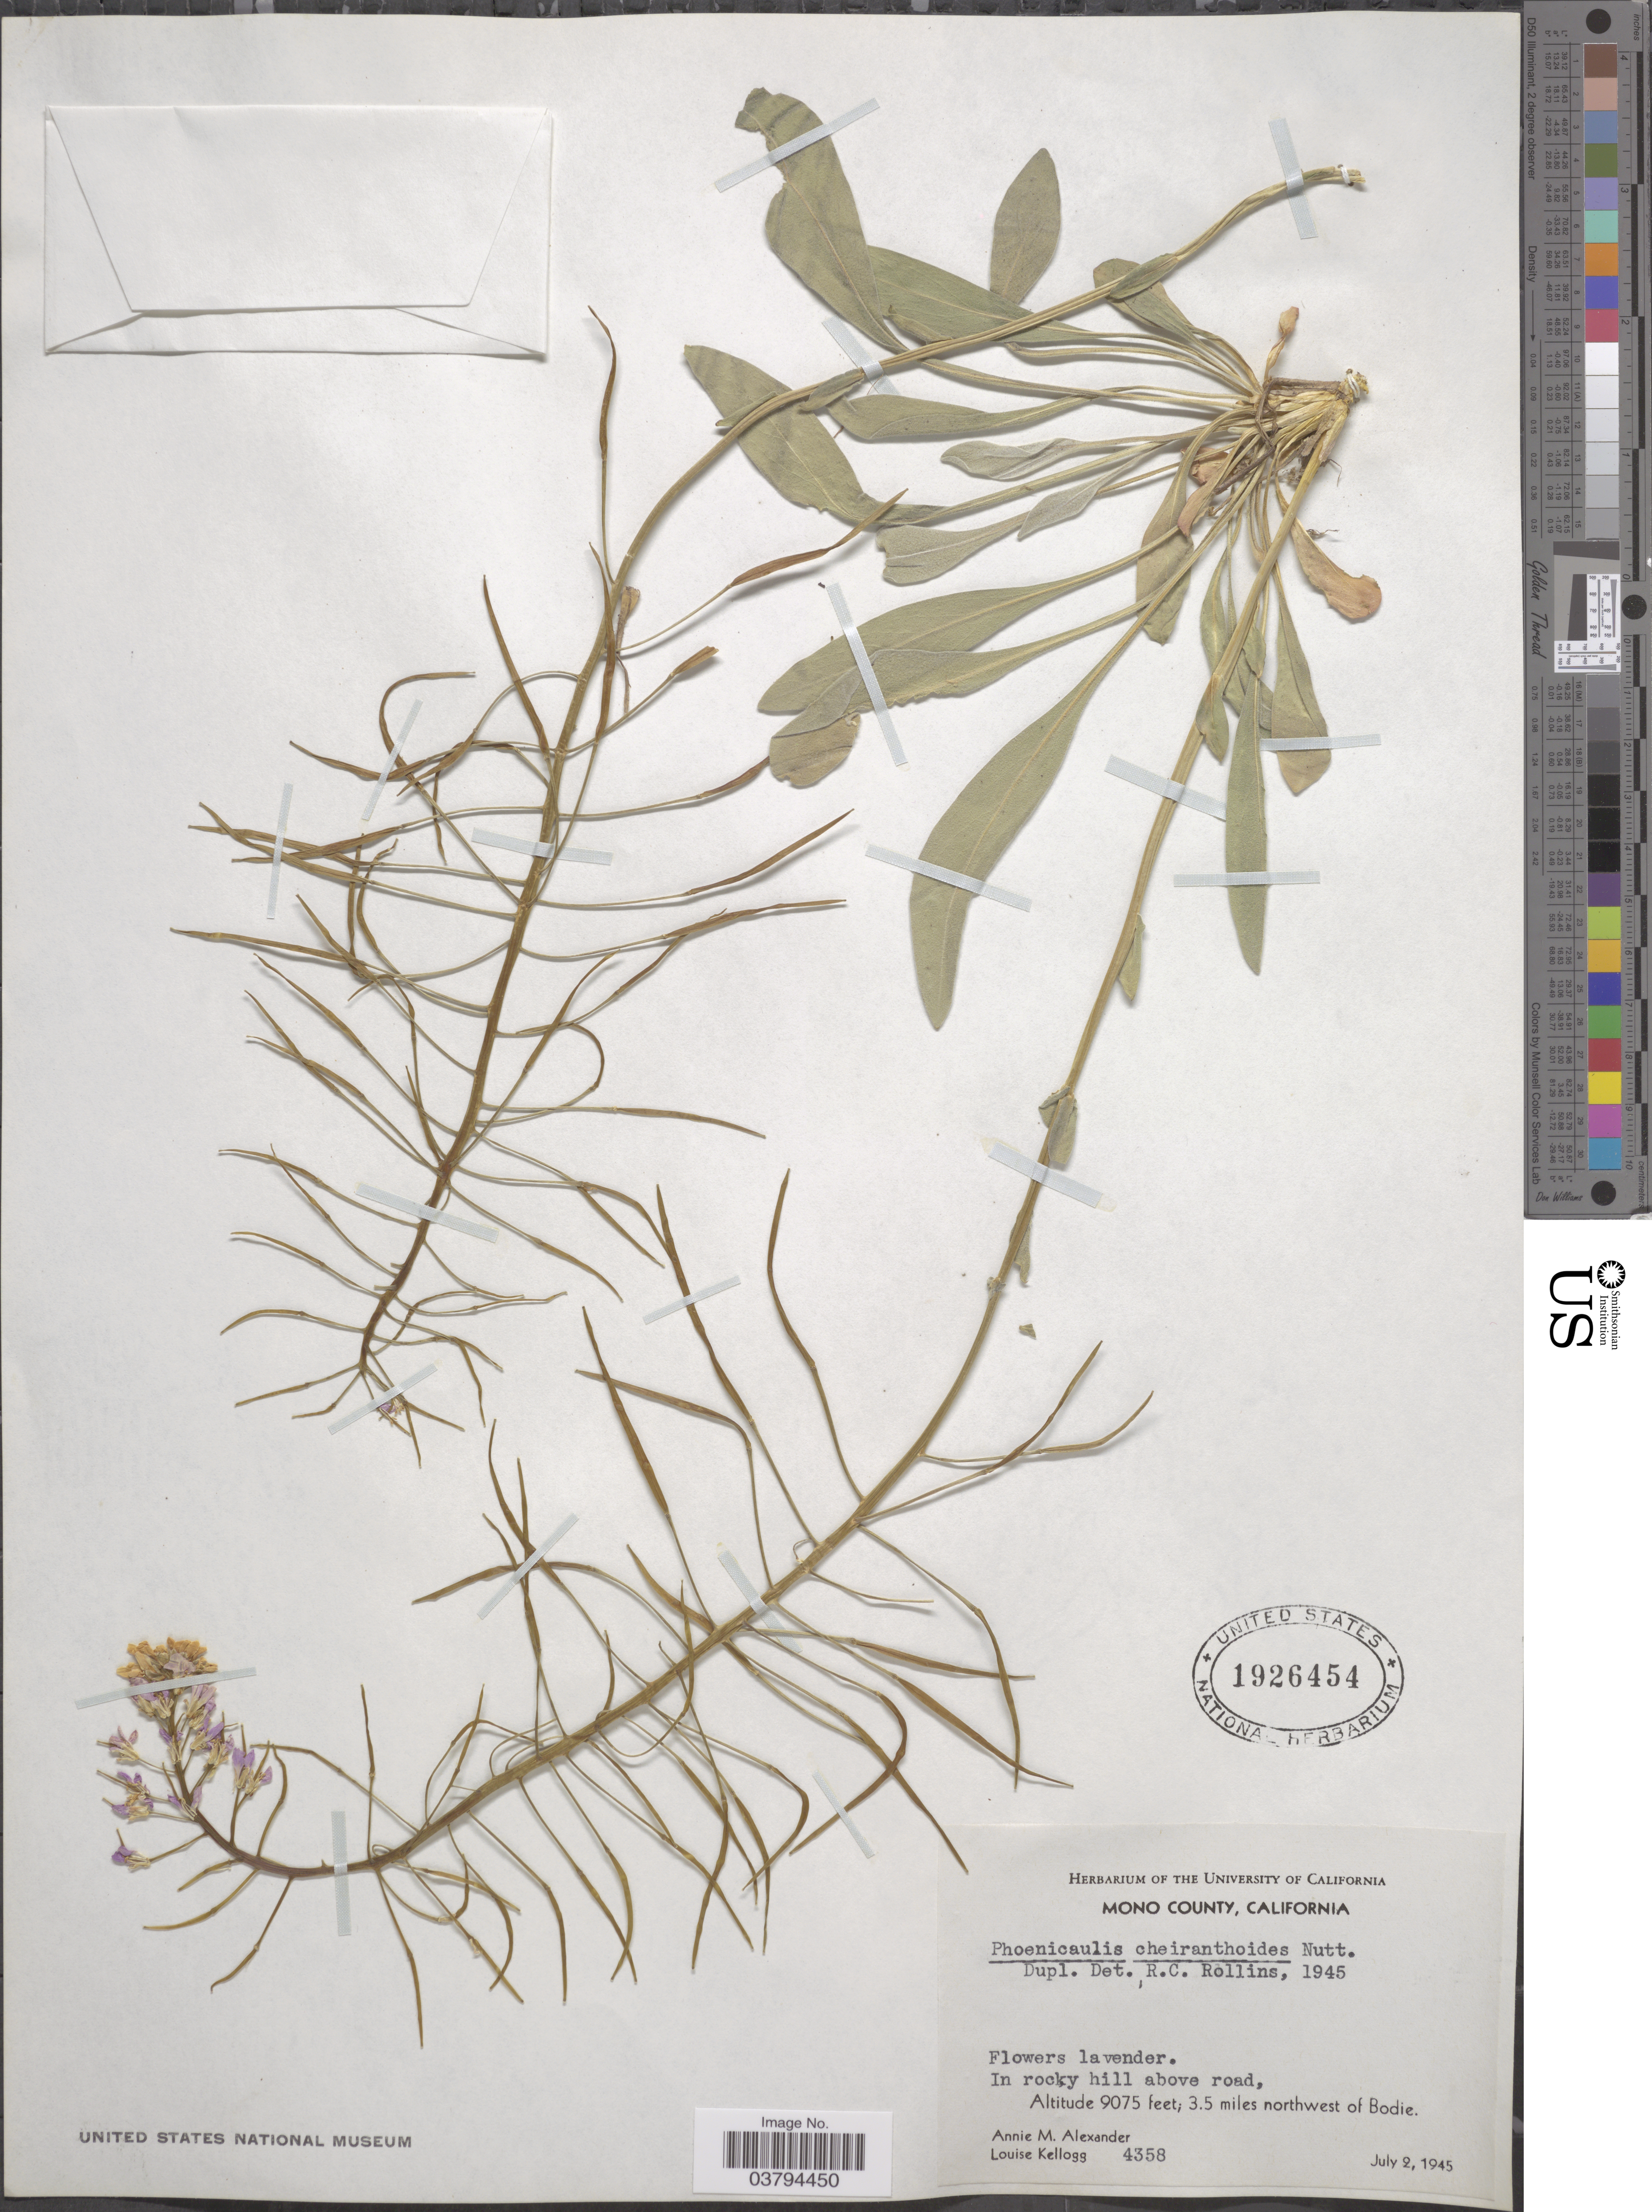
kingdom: Plantae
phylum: Tracheophyta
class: Magnoliopsida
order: Brassicales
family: Brassicaceae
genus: Phoenicaulis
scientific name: Phoenicaulis cheiranthoides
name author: Nutt.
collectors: A. M. Alexander & L. Kellogg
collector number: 4358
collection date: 1945-07-02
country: United States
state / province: California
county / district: Mono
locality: Mono County. In rocky hill above road. 3.5 miles northwest of Bodie.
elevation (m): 2766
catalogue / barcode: US 1926454